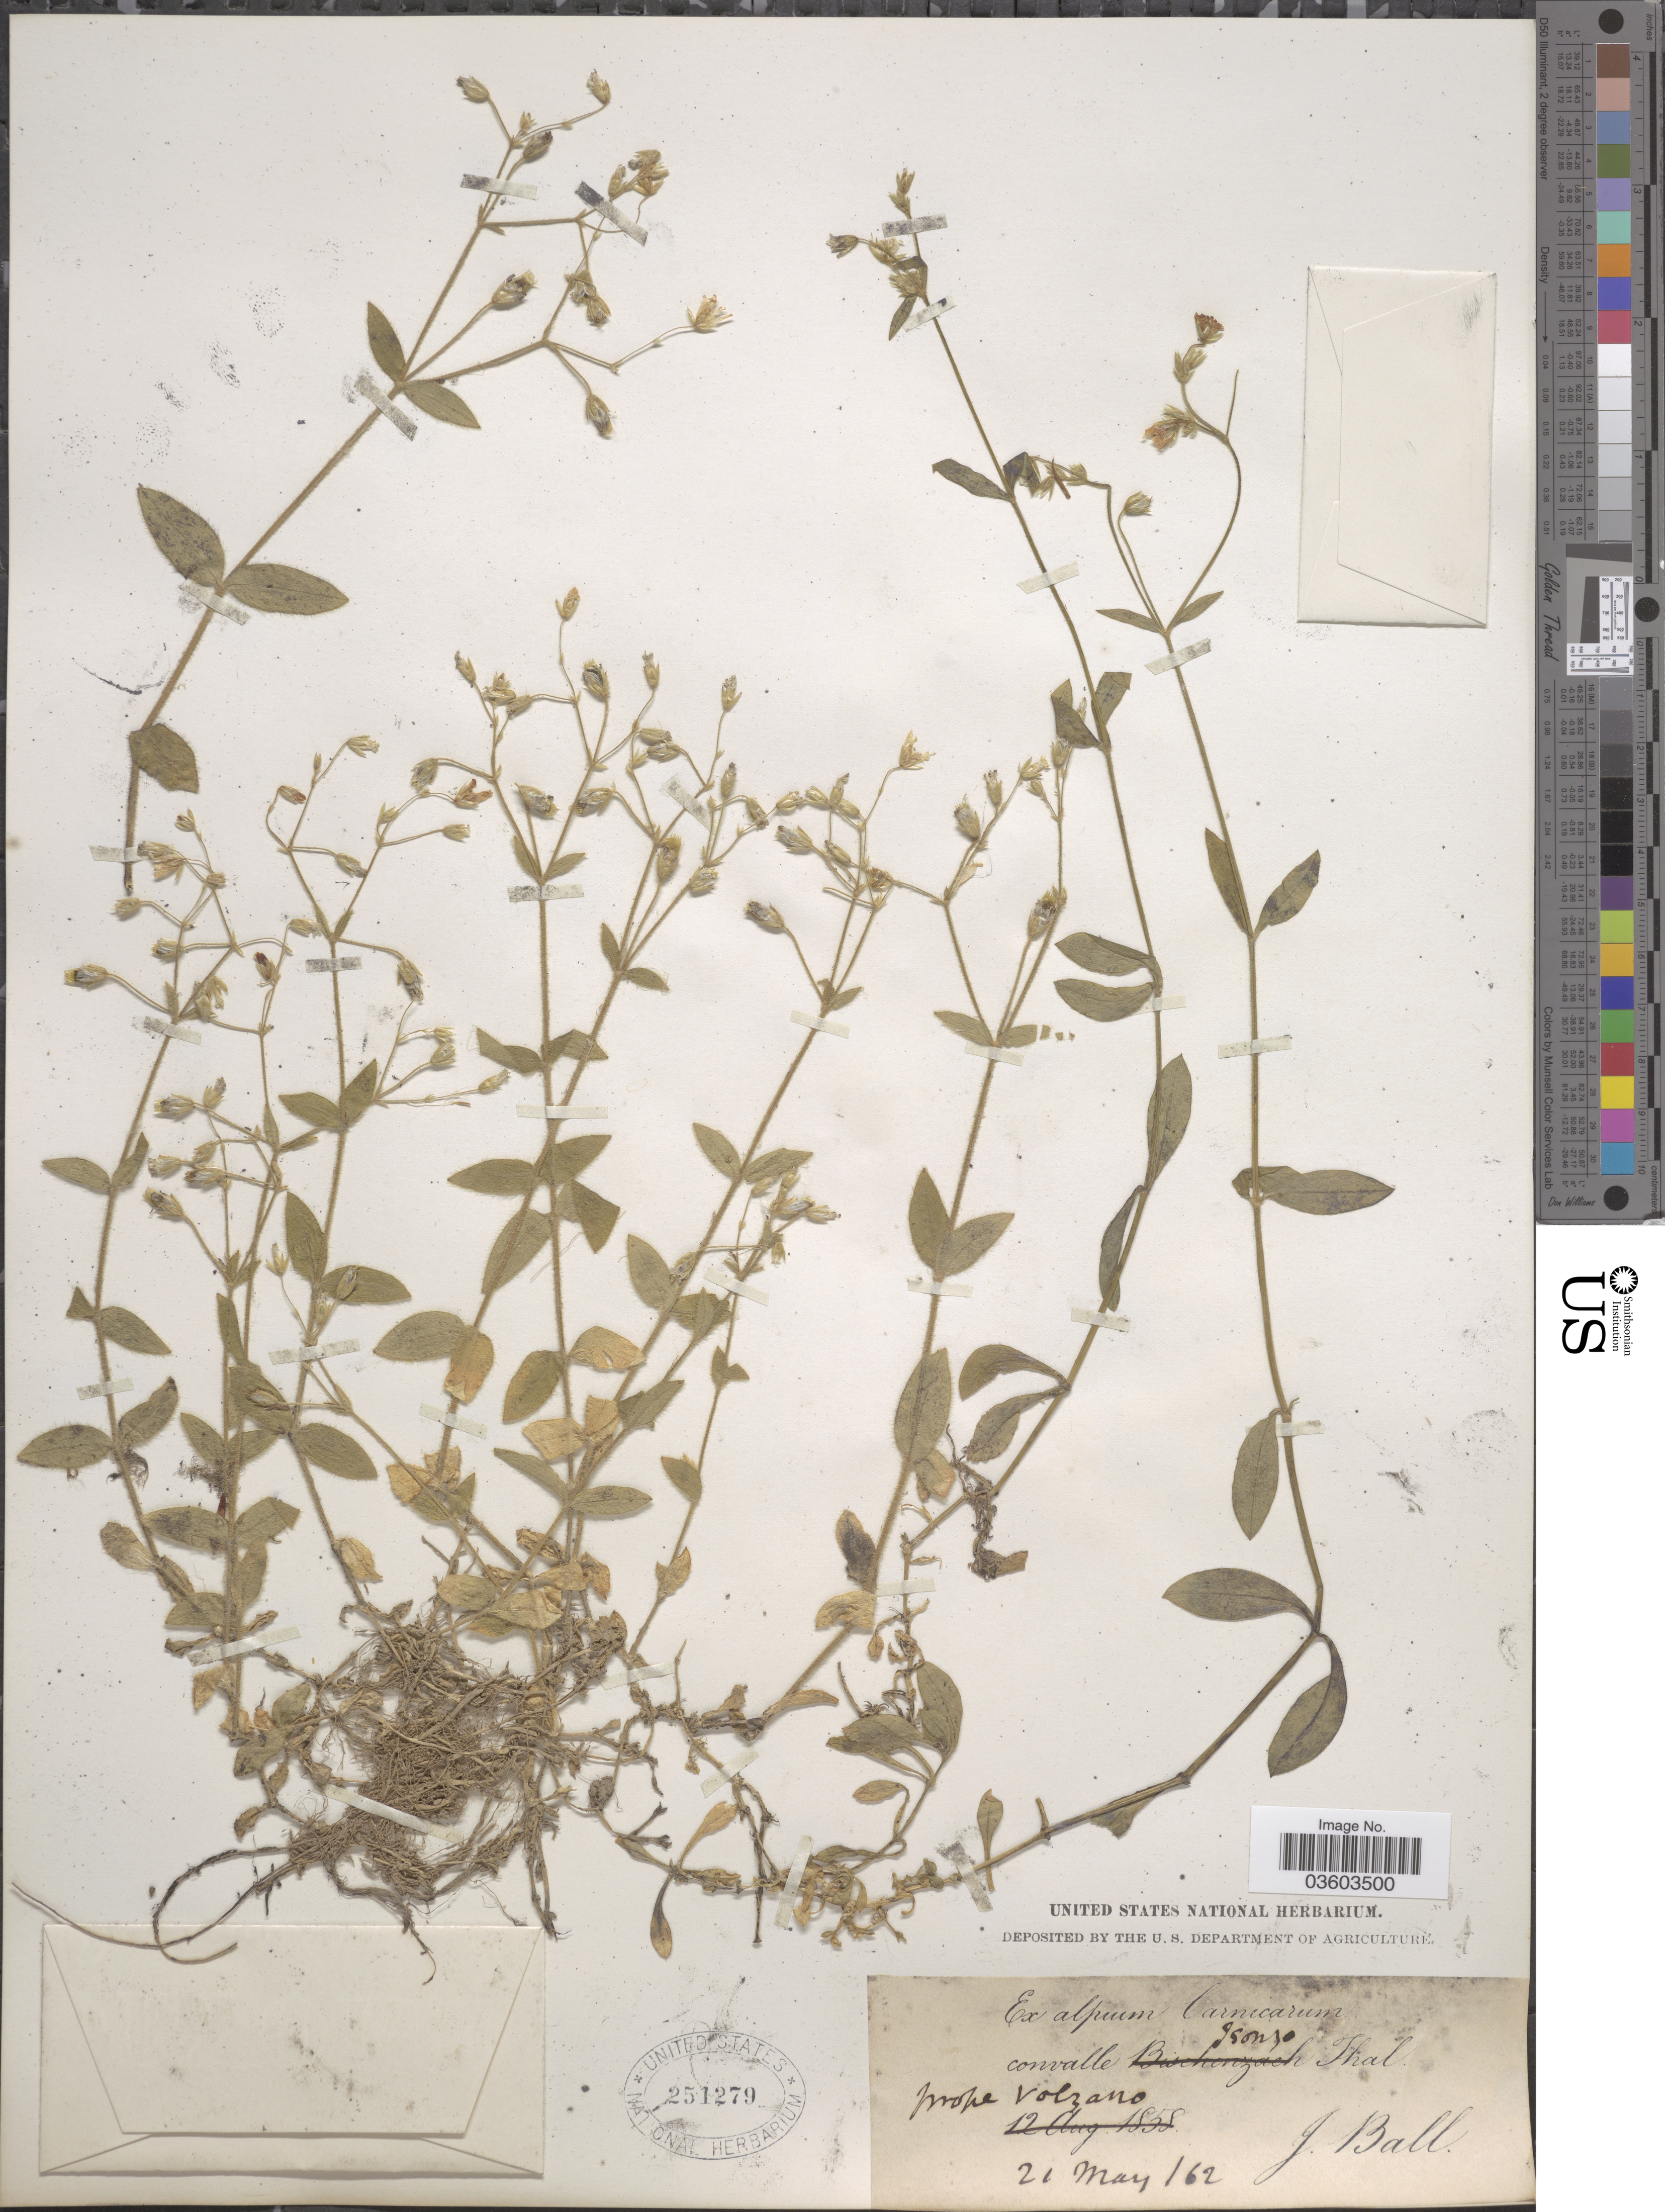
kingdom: Plantae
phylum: Tracheophyta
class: Magnoliopsida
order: Caryophyllales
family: Caryophyllaceae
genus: Cerastium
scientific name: Cerastium sp.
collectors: J. Ball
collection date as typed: Transcribed d/m/y: 21/5/62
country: Italy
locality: Ex alpium Carnicarum convalle Isonzo Thal. Prope Volzano.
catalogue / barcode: US 251279